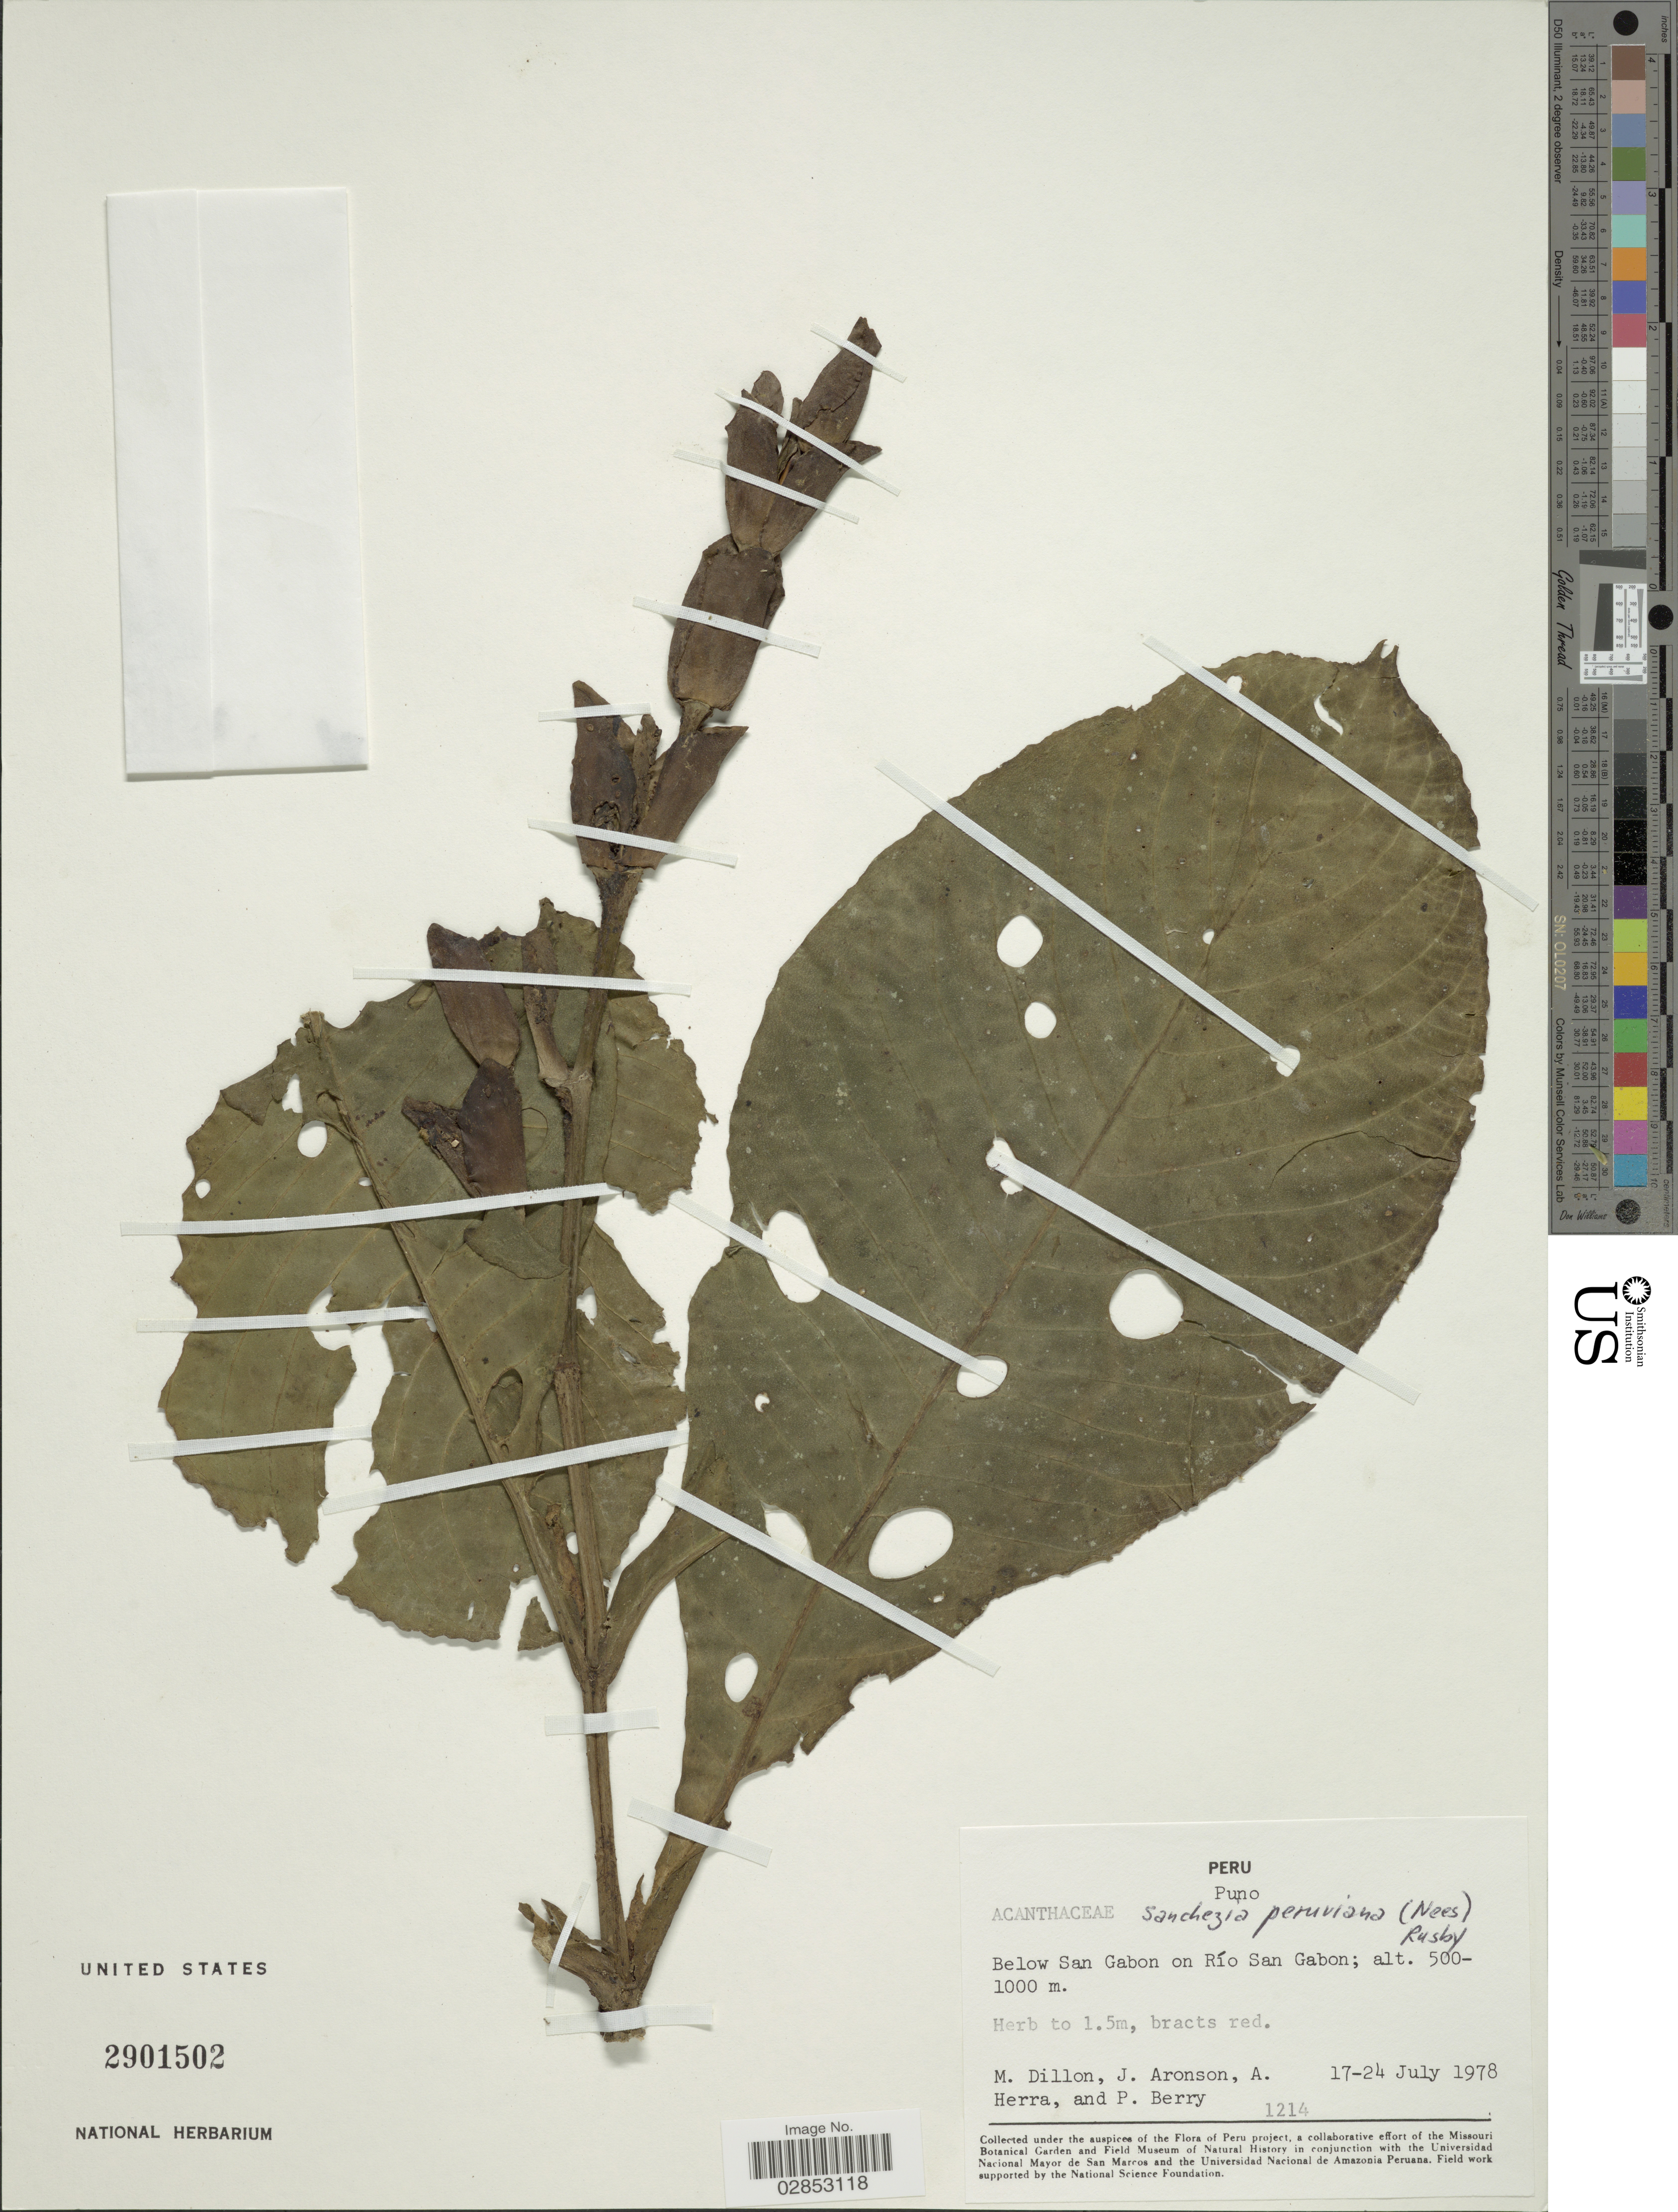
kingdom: Plantae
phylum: Tracheophyta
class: Magnoliopsida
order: Lamiales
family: Acanthaceae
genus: Sanchezia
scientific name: Sanchezia oblonga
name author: Ruiz & Pav.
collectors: M. O. Dillon, J. Aronson, A. Herra & P. Berry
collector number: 1214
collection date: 1978-07-17/1978-07-24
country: Peru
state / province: Puno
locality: Below San Gabon on Río San Gabon.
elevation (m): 500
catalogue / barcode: US 2901502